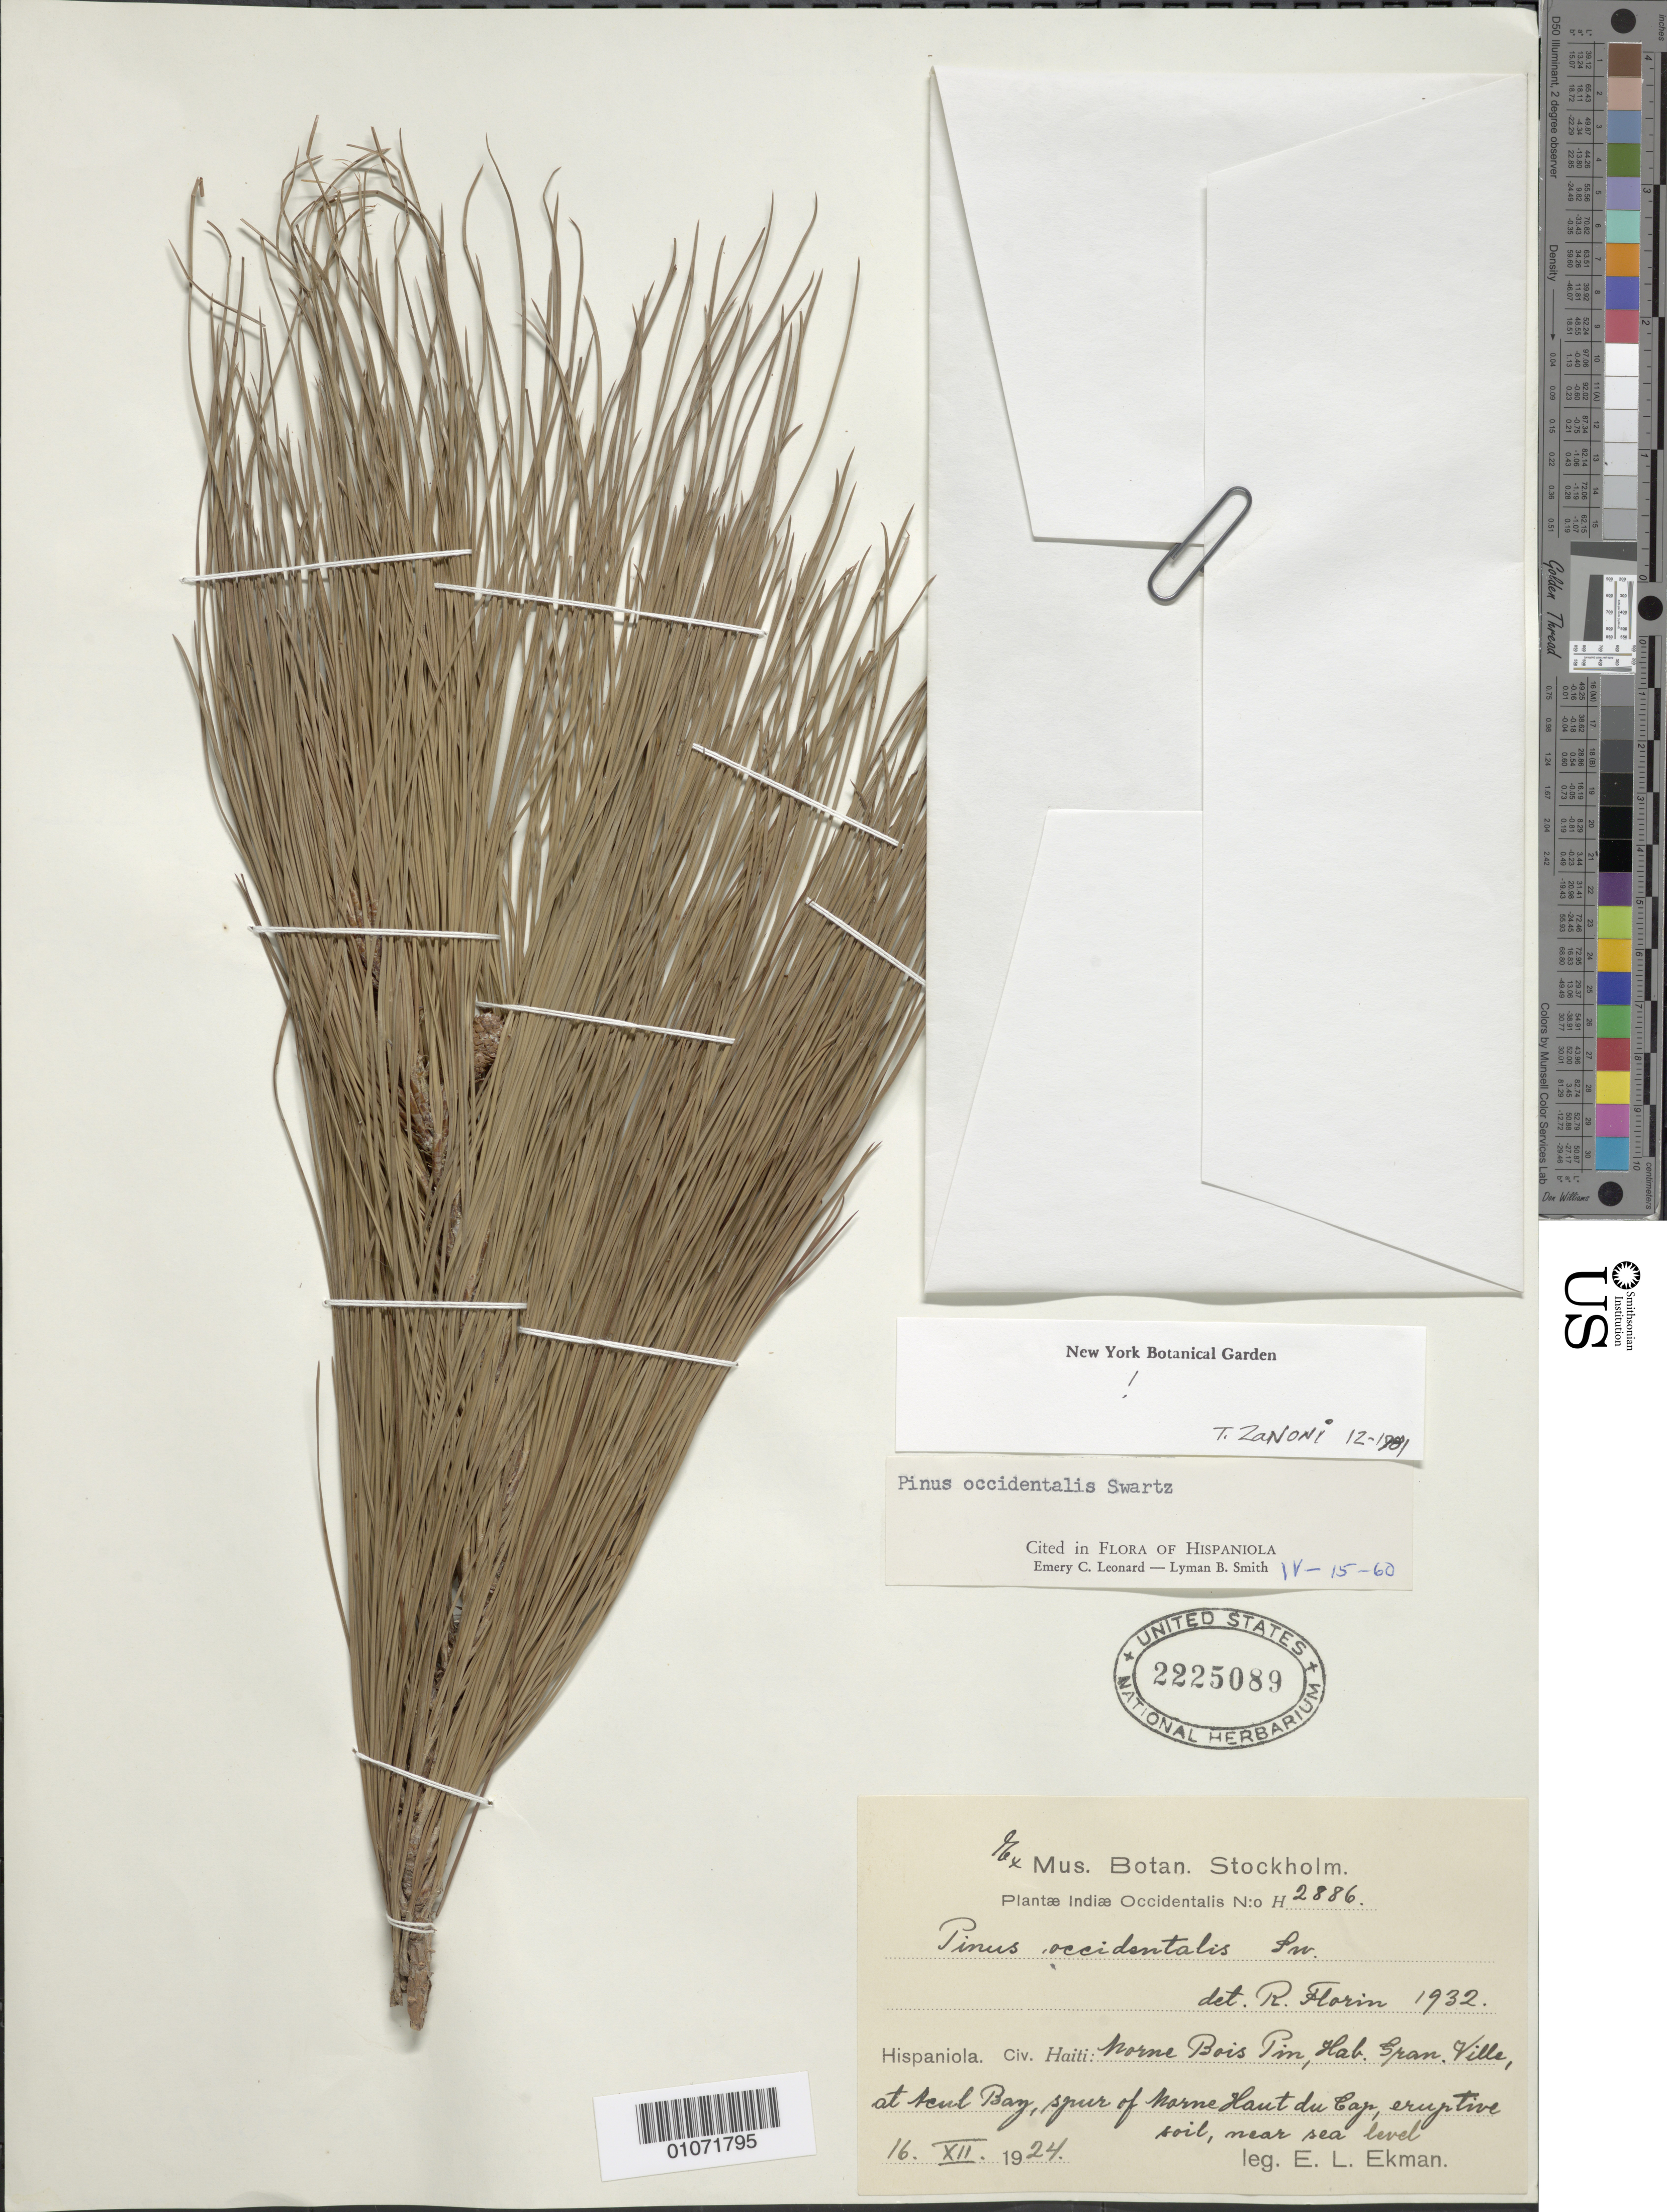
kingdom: Plantae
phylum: Tracheophyta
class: Pinopsida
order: Pinales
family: Pinaceae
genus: Pinus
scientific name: Pinus occidentalis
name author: Sw.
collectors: E. L. Ekman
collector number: H 2886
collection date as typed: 16 Dec 1924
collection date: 1924-12-16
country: Haiti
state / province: Nord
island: Hispaniola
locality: Norm Bois Pin, lat spam ville. at level Borg speer of Morne fault du cap everything soil. Sea level.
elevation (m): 0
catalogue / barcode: US 2225089